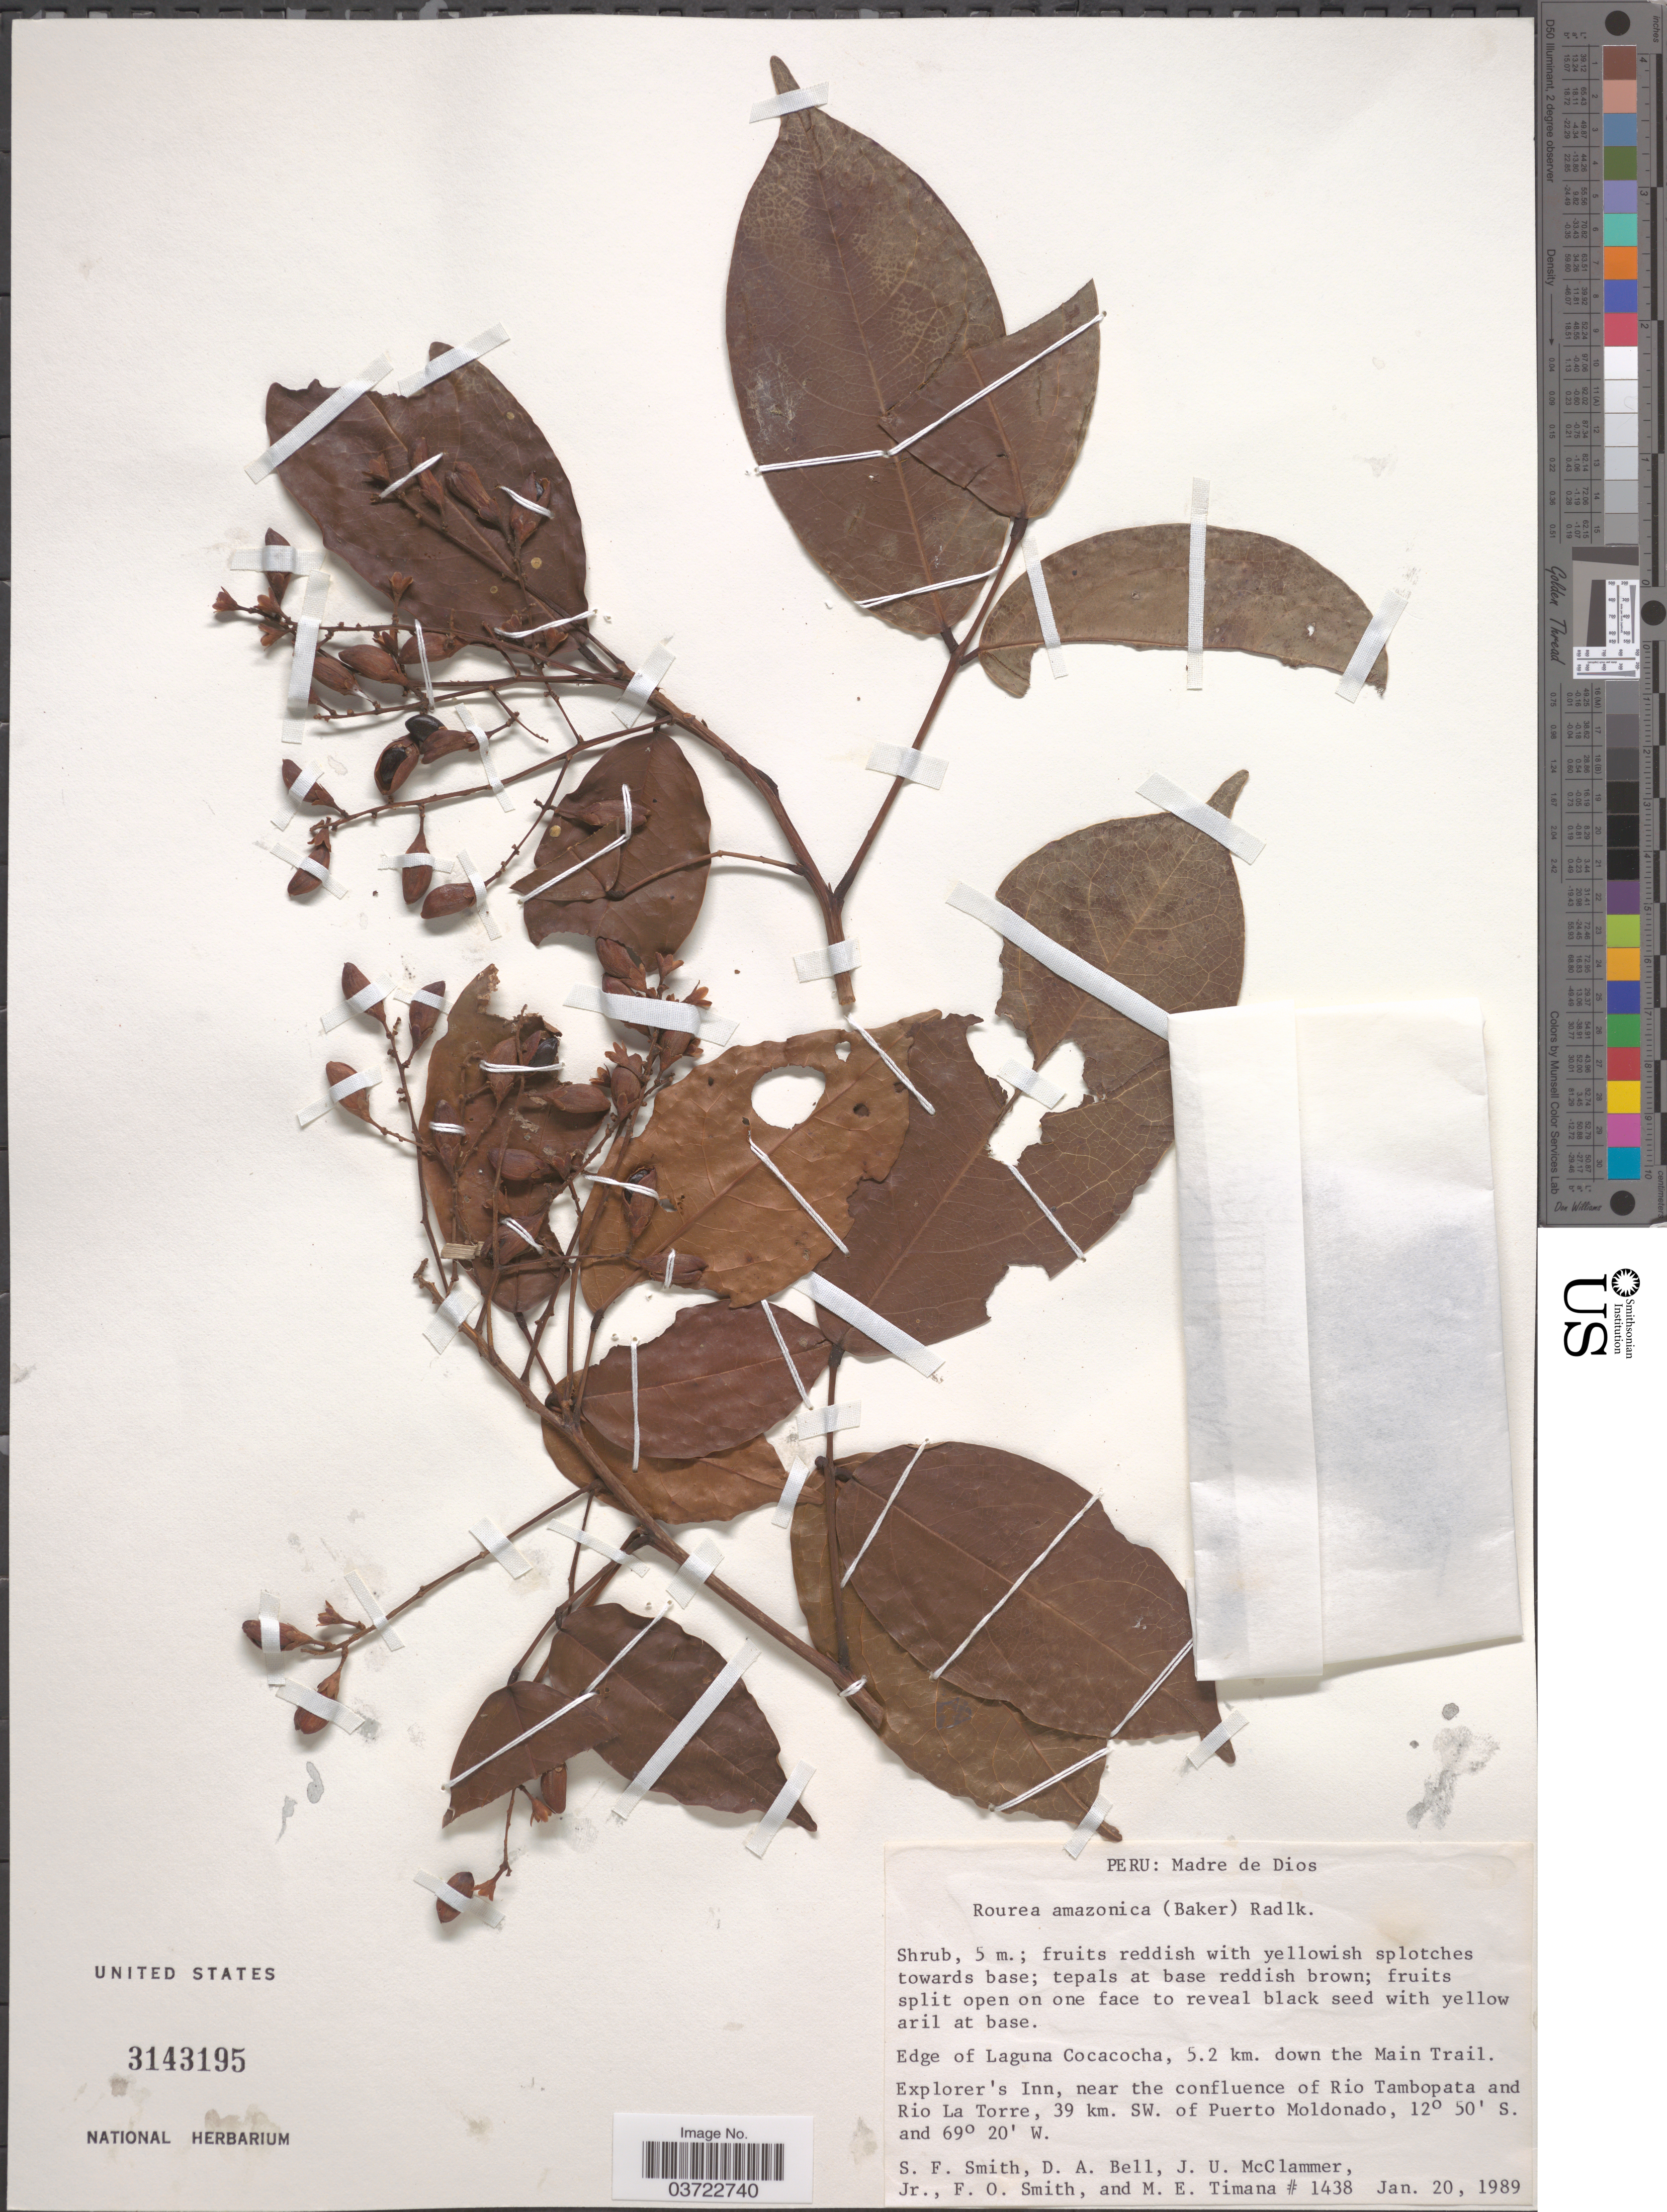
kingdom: Plantae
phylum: Tracheophyta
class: Magnoliopsida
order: Oxalidales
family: Connaraceae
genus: Rourea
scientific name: Rourea amazonica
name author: (Baker) Radlk.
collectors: S.F. Smith, D. A. Bell, J. McClammer Jr. & F. Smith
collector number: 1438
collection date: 1989-01-20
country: Peru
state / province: Madre de Dios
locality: Edge of Laguna Cocacocha, 5.2 km. down the Main Trail. Explorer's Inn, near the confluence of Rio Tambopata and Rio La Torre, 39 km. SW. of Puerto Moldonado.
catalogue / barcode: US 3143195